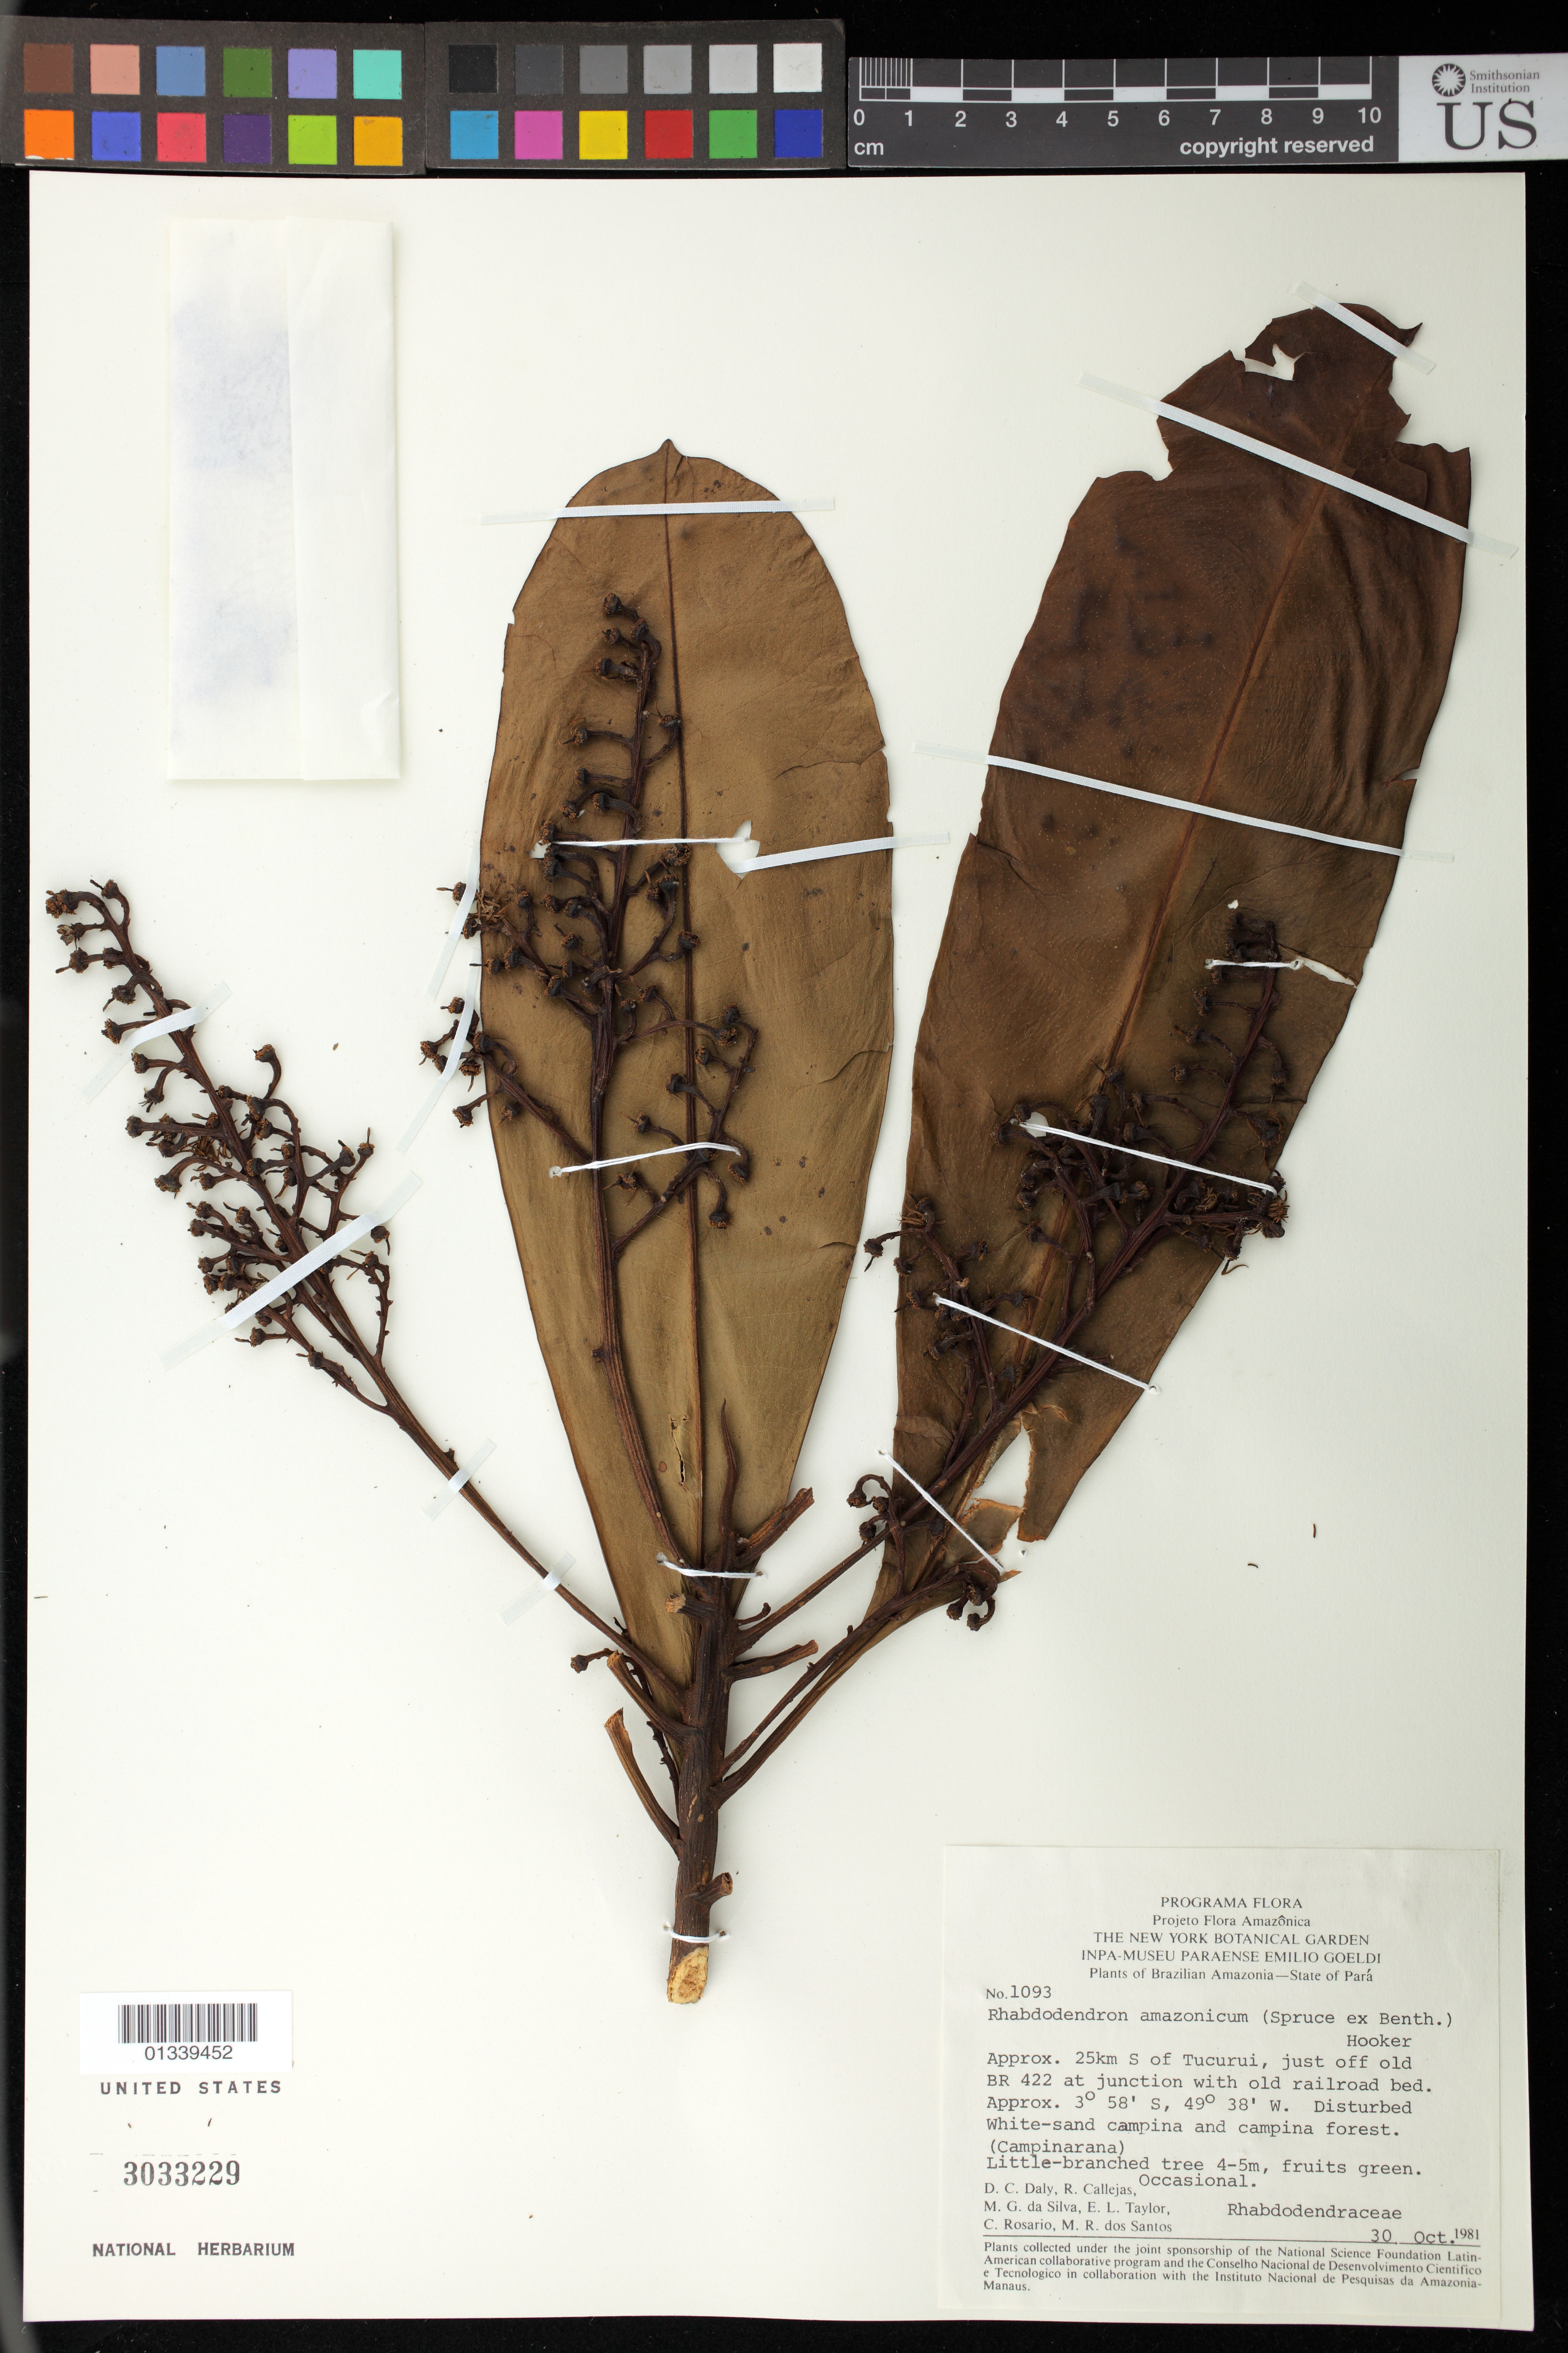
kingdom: Plantae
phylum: Tracheophyta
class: Magnoliopsida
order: Caryophyllales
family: Rhabdodendraceae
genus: Rhabdodendron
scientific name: Rhabdodendron amazonicum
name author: (Spruce ex Benth.) Huber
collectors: D. C. Daly, R. Callejas, M. G. Silva, E. L. Taylor, C. S. Rosário & M. R. Santos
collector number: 1093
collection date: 1981-10-30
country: Brazil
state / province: Pará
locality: Aproxx. 25km S of Tucurui, just off old BR 422 at junction with old railroad bed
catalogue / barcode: US 3033229